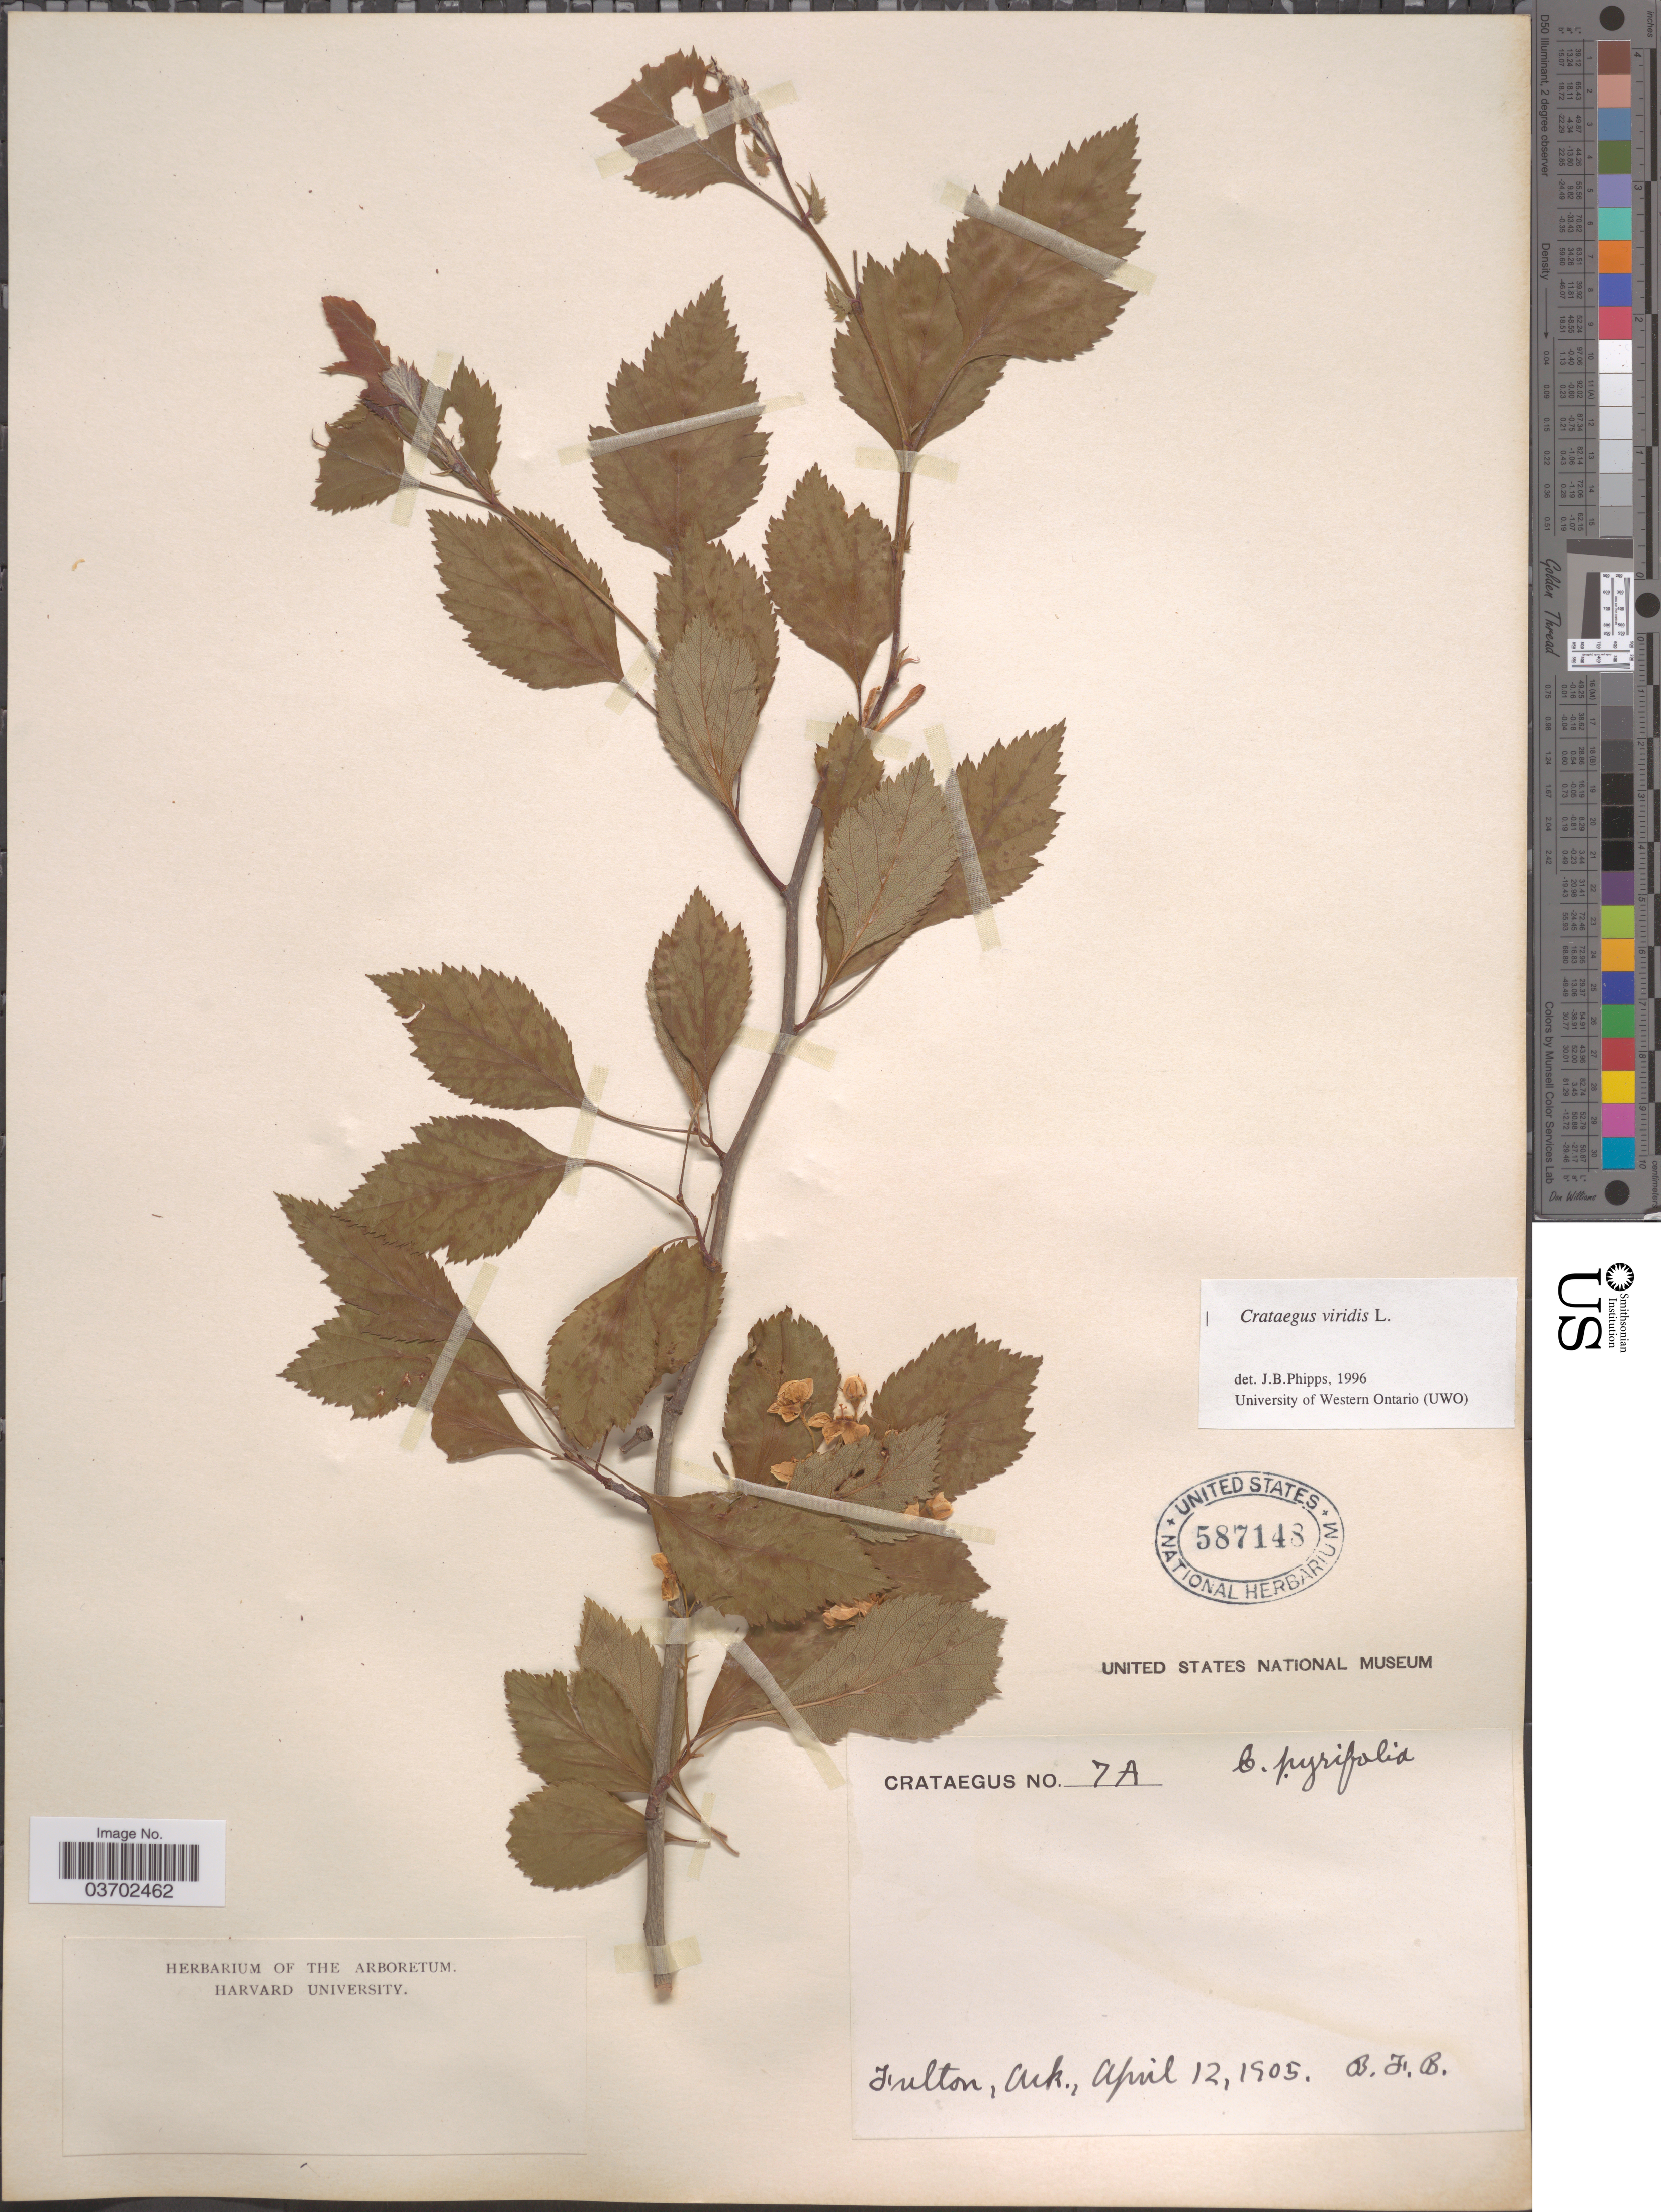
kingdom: Plantae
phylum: Tracheophyta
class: Magnoliopsida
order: Rosales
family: Rosaceae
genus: Crataegus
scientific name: Crataegus viridis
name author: L.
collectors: B. F. B.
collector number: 7A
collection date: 1905-04-12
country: United States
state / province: Arkansas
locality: Fulton.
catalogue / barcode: US 587148